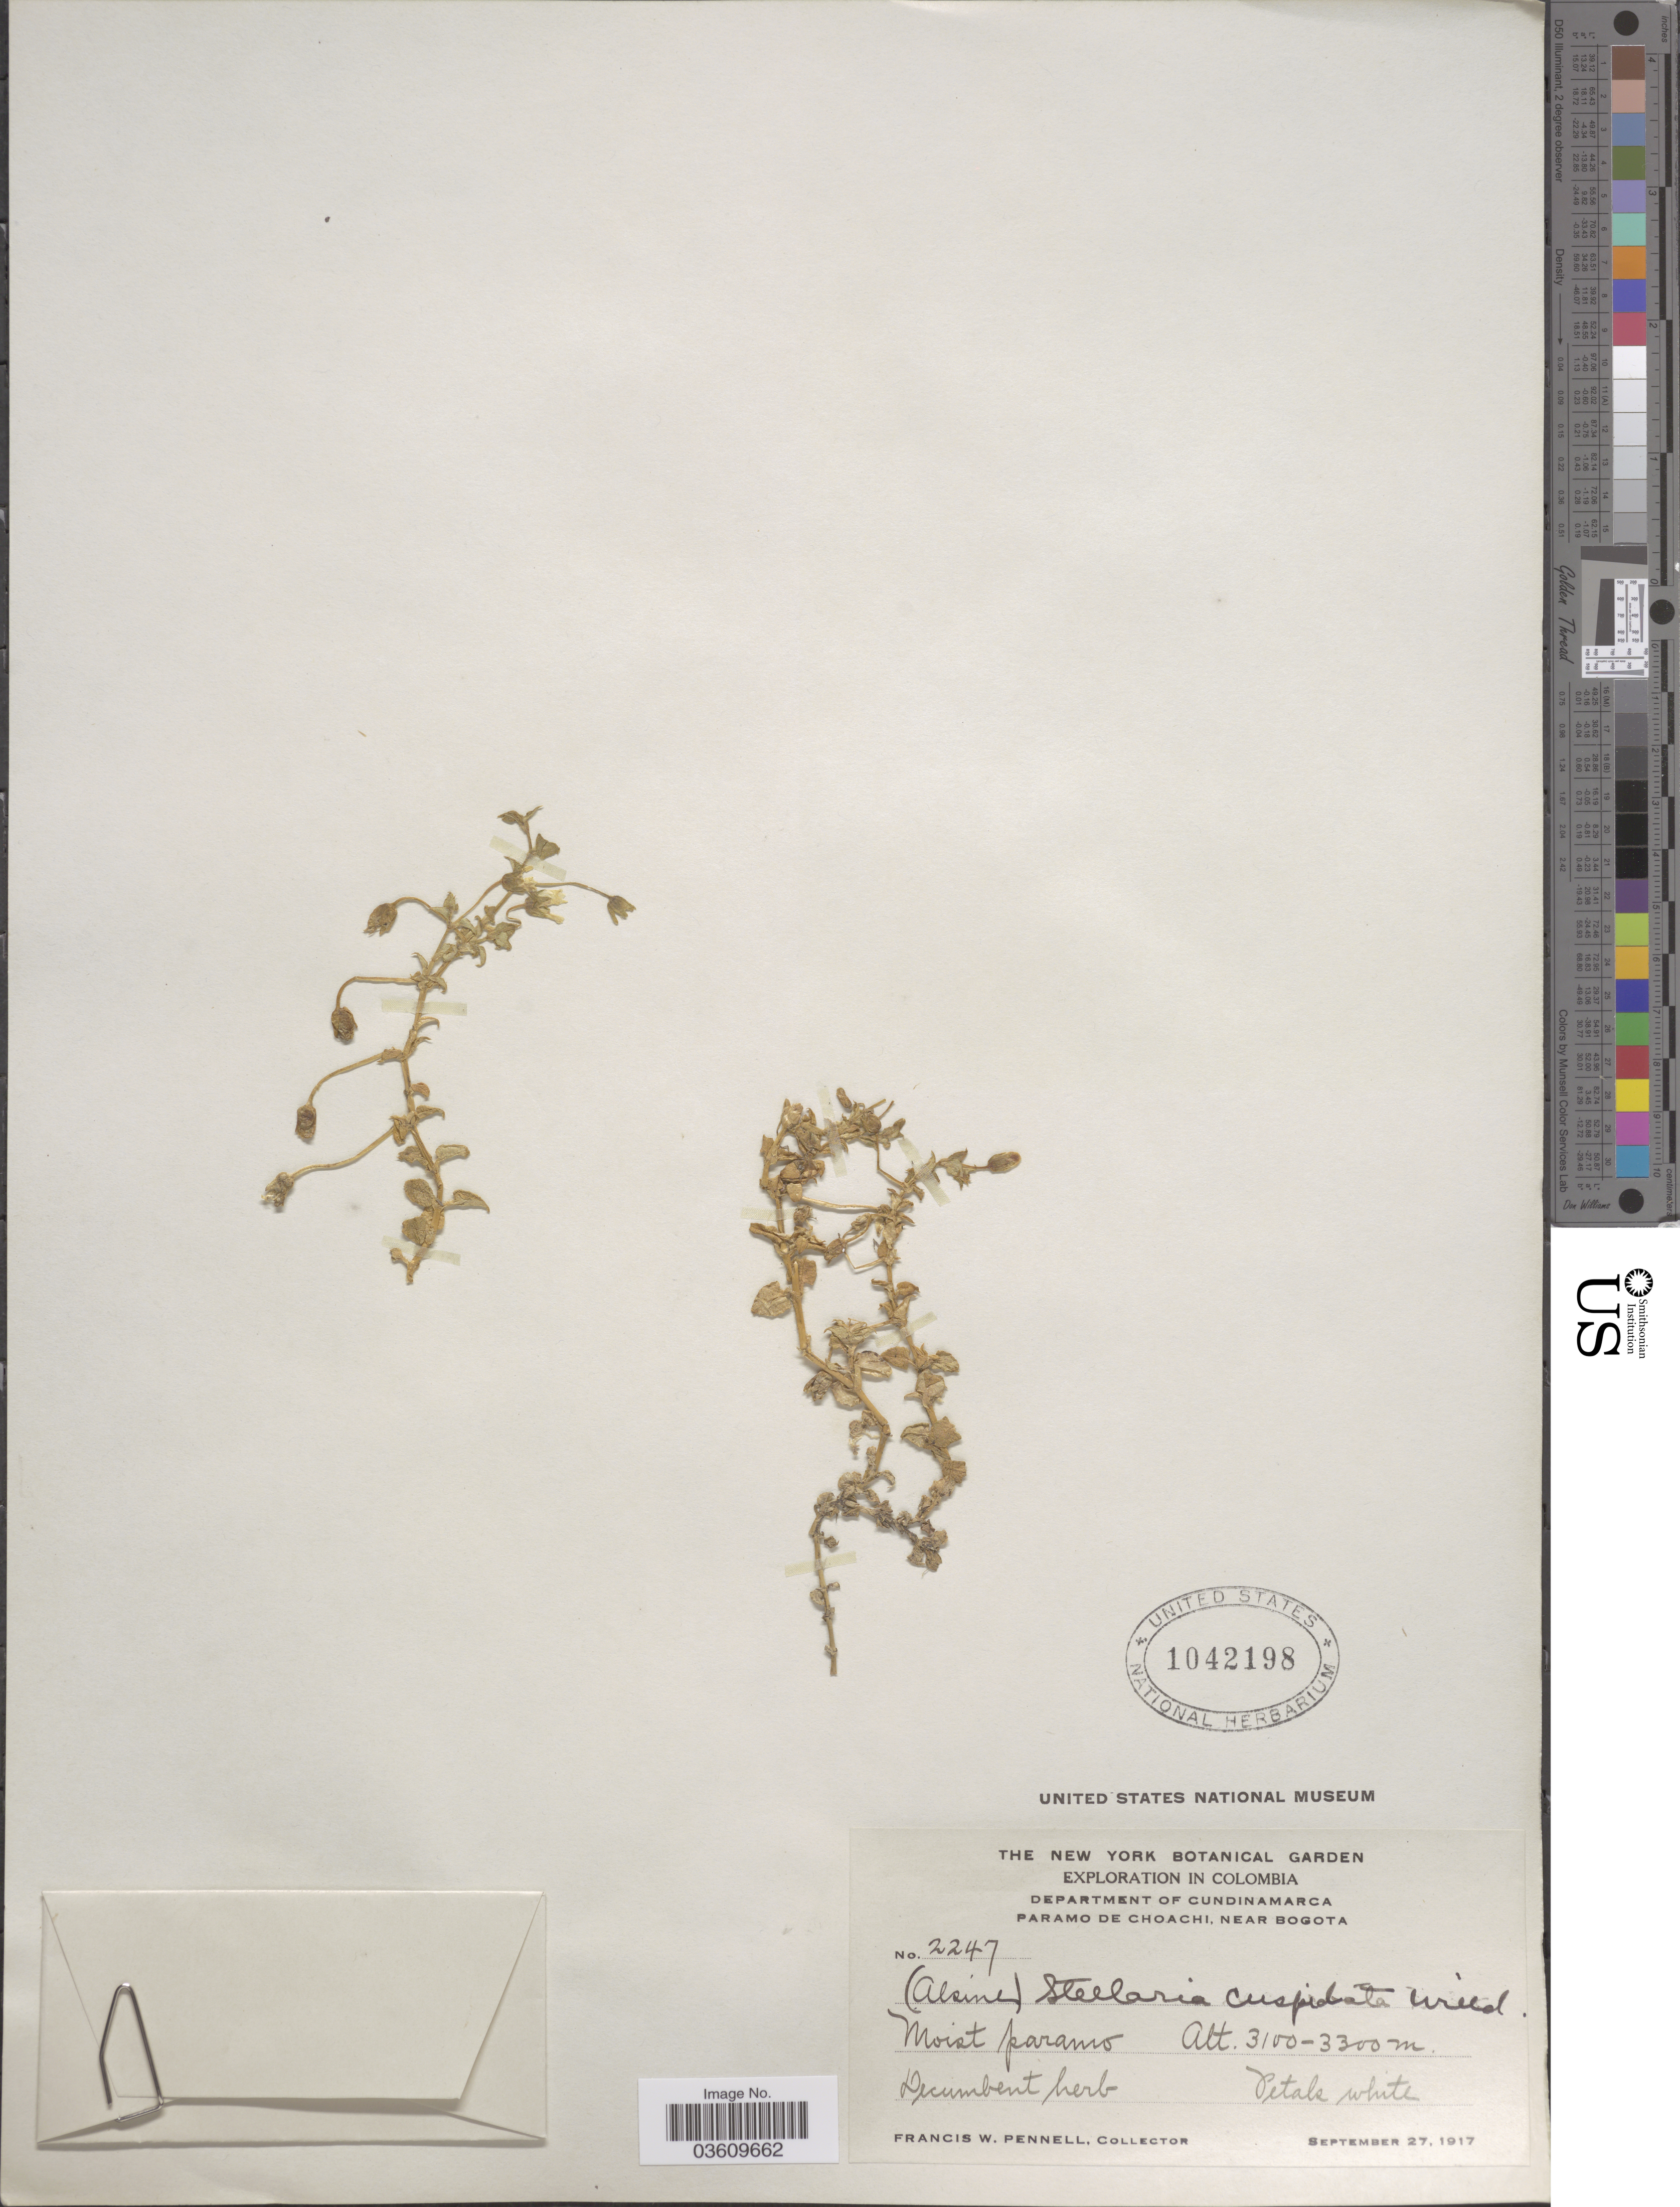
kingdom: Plantae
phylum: Tracheophyta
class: Magnoliopsida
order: Caryophyllales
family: Caryophyllaceae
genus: Stellaria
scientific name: Stellaria cuspidata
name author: Willd. ex Schltdl.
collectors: F. W. Pennell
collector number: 2247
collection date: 1917-09-27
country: Colombia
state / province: Cundinamarca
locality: Department of Cundinamarca. Paramo de Choachi, near Bogota.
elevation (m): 3100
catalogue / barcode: US 1042198